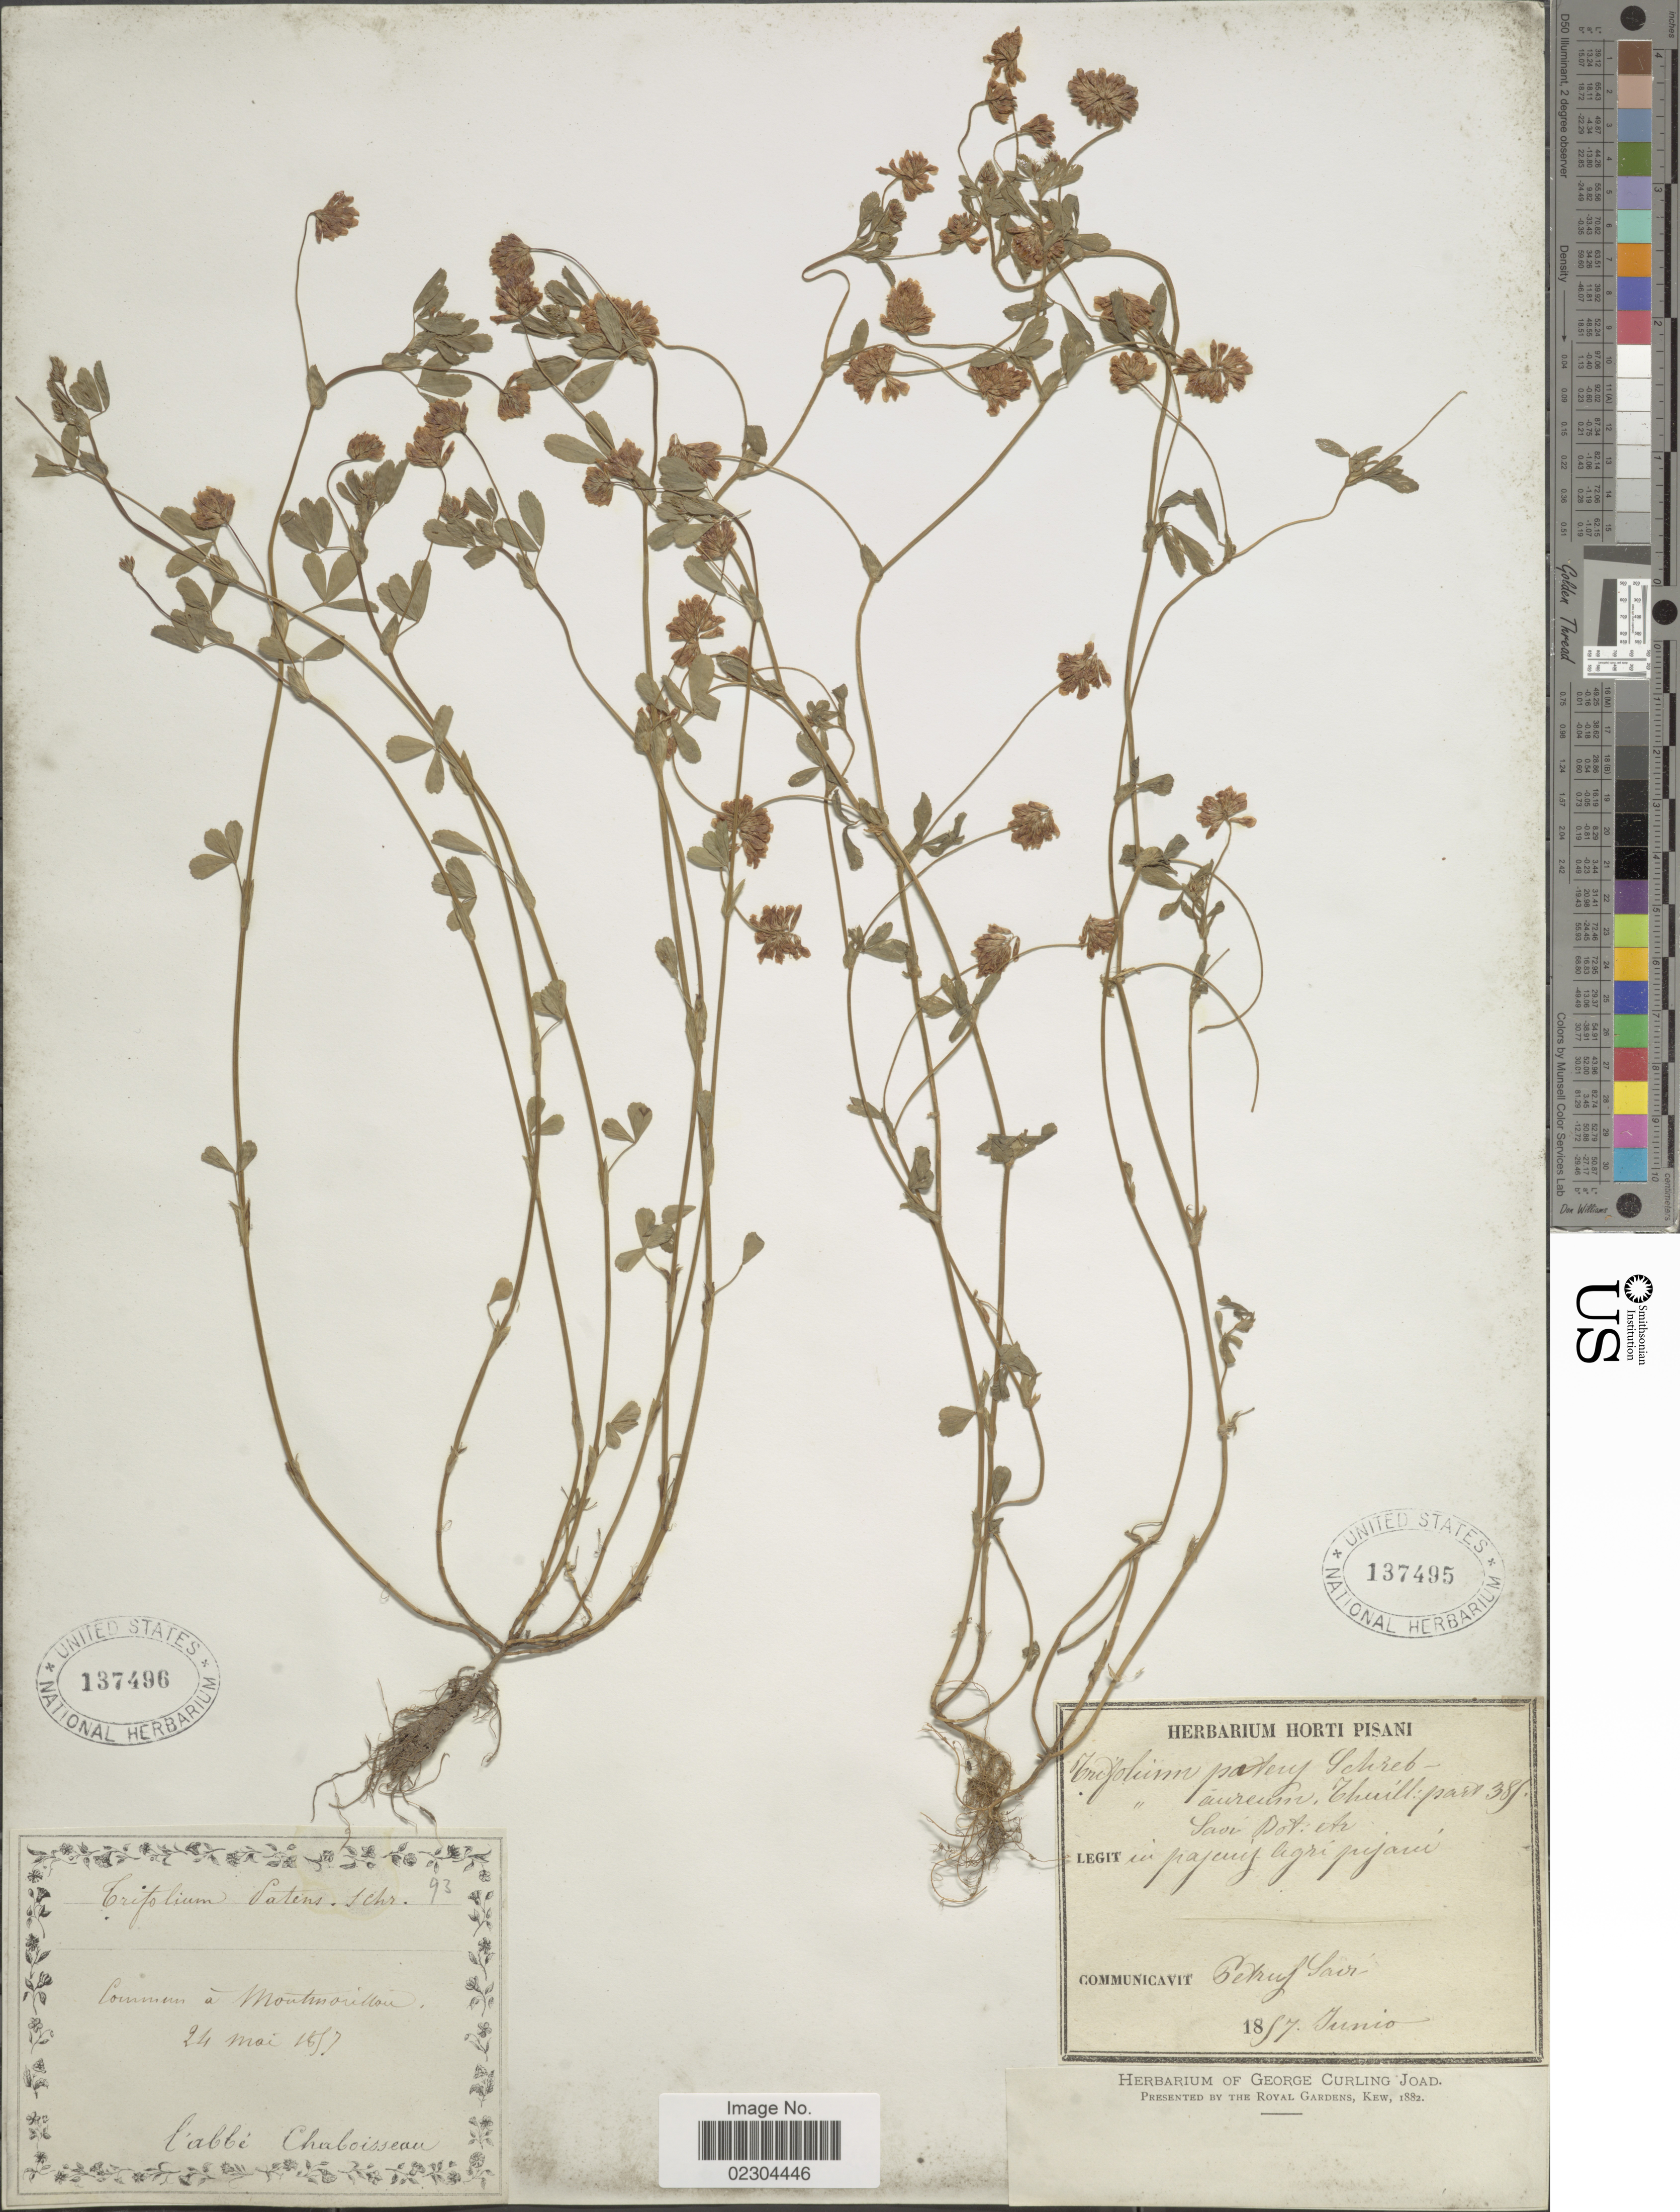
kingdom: Plantae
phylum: Tracheophyta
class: Magnoliopsida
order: Fabales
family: Fabaceae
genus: Trifolium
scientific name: Trifolium patens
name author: Schreb.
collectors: A. Chaboisseau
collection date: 1857-05-24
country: France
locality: Common a Montmorillon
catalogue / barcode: US 137496